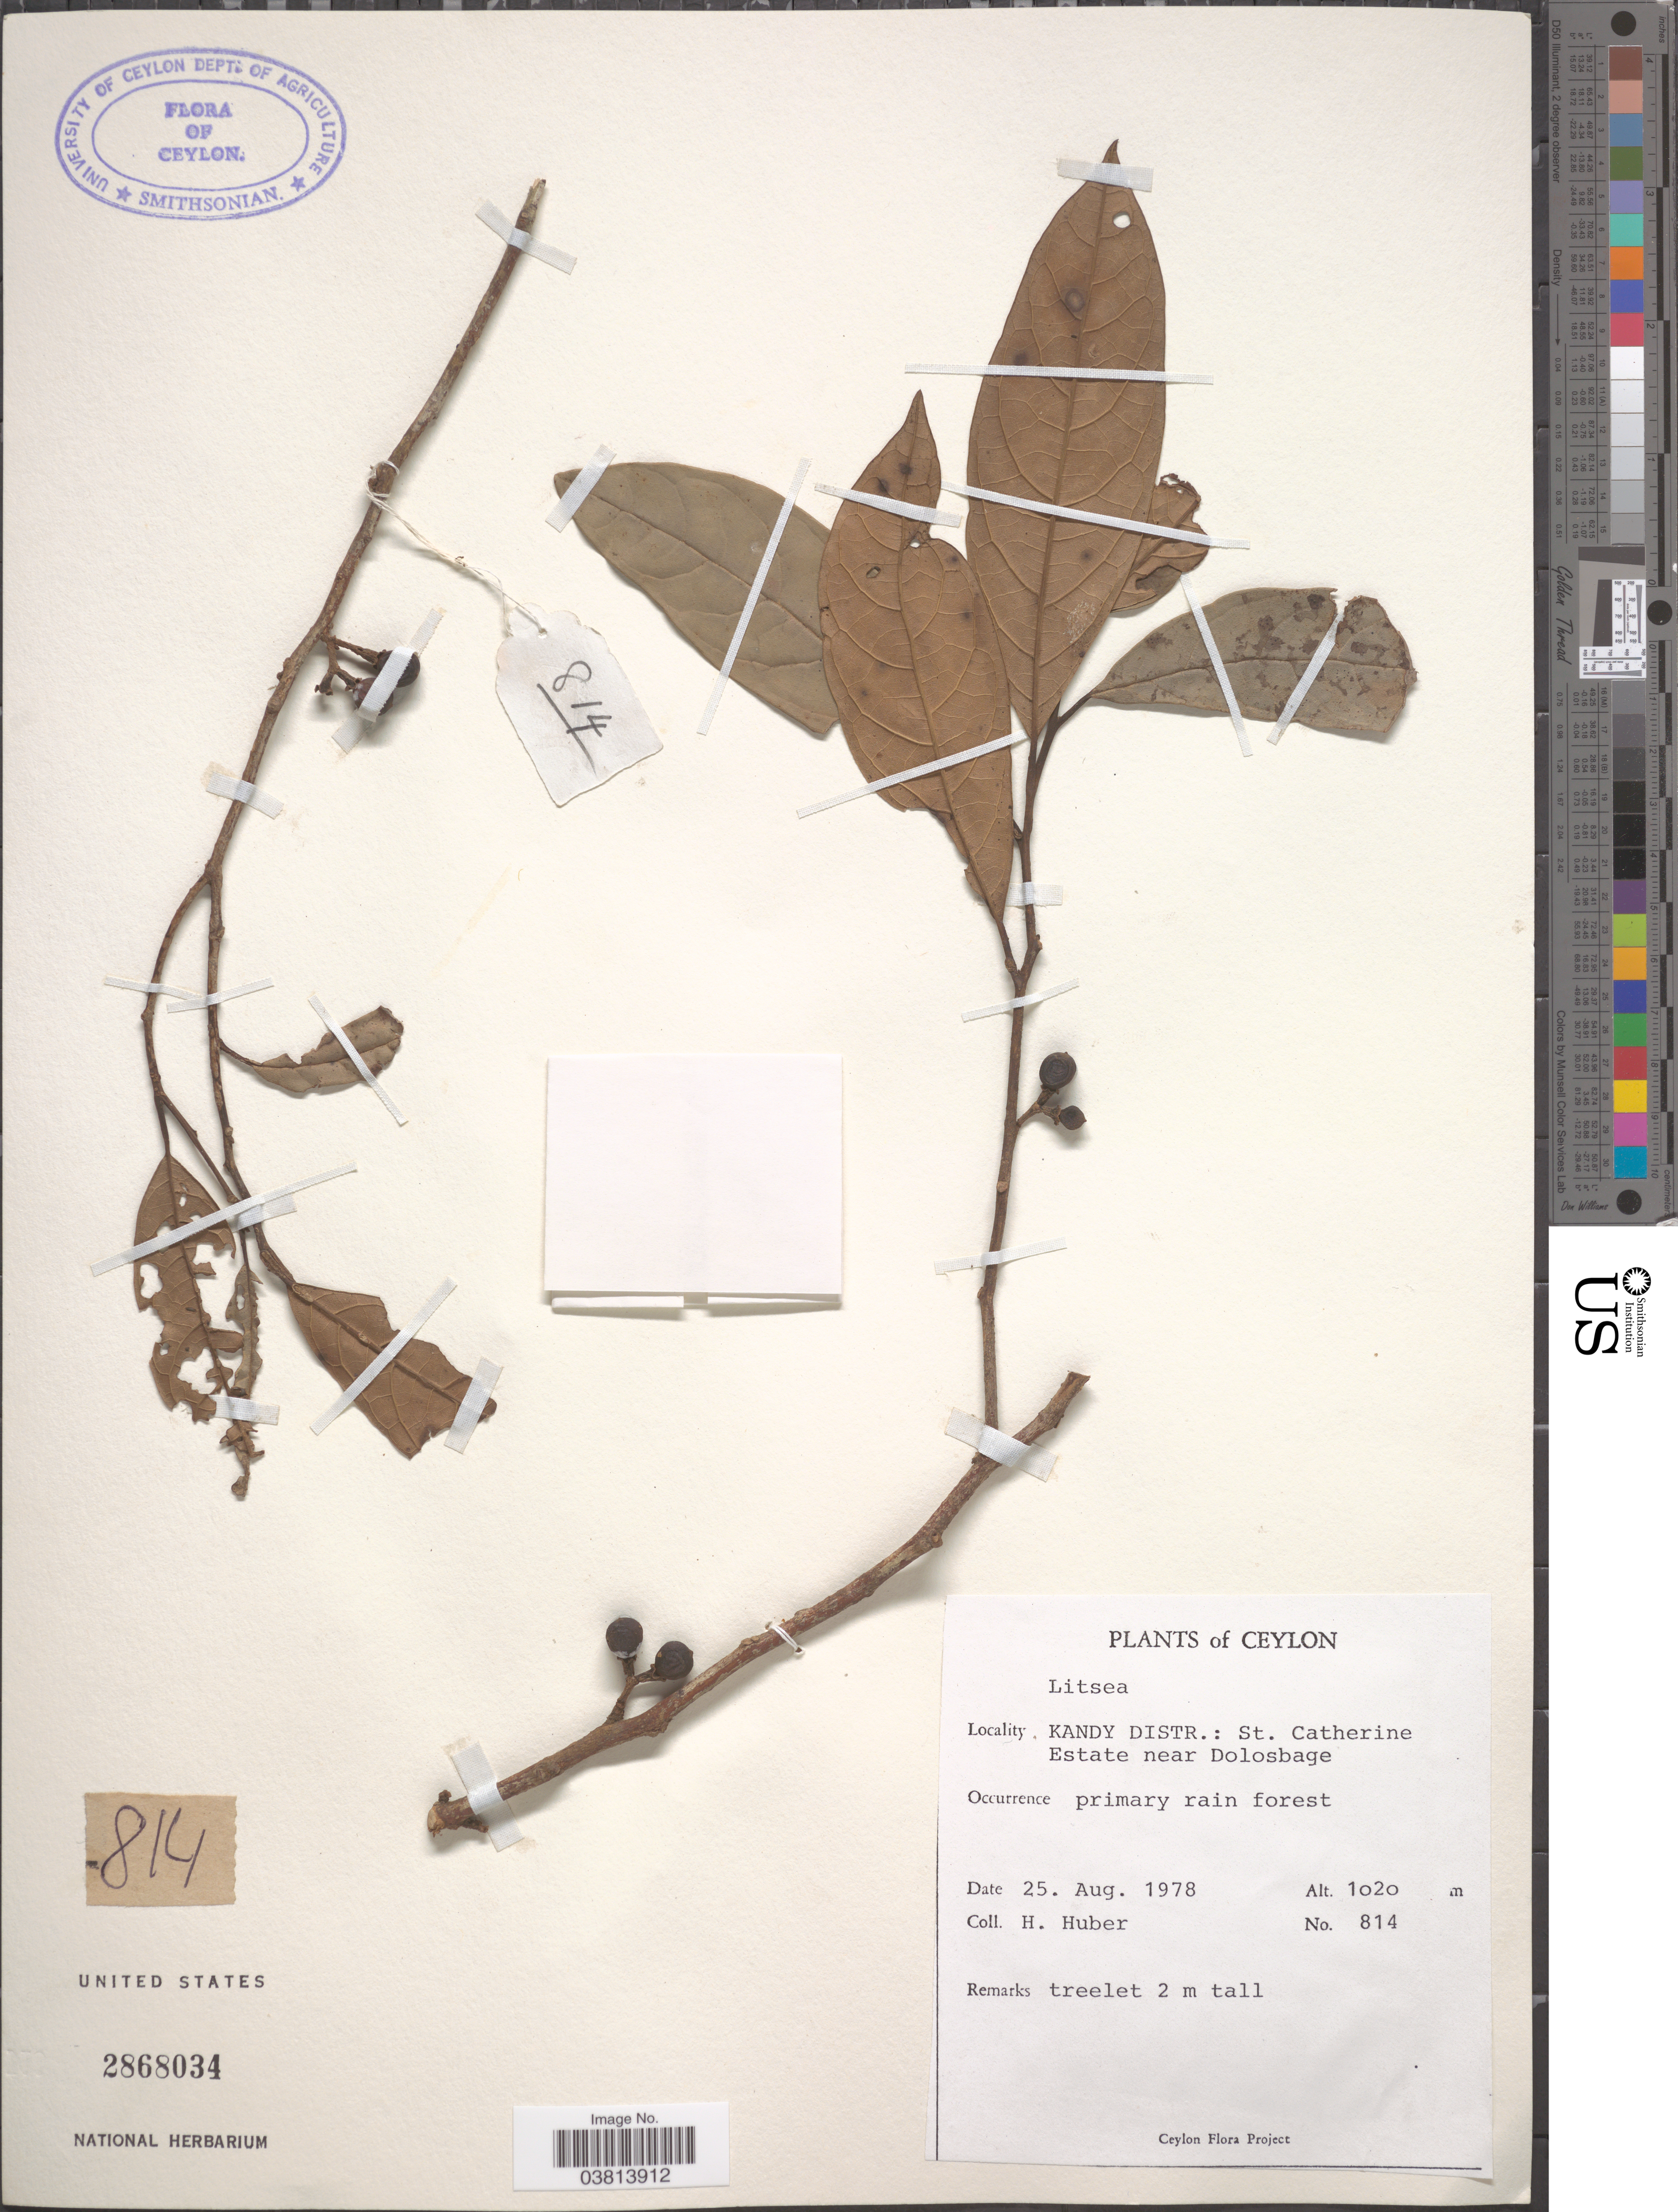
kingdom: Plantae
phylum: Tracheophyta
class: Magnoliopsida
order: Laurales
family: Lauraceae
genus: Litsea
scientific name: Litsea sp.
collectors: H. Huber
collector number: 814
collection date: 1978-08-25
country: Sri Lanka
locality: Ceylon. Kandy Distr.: St. Catherine Estate near Dolosbage.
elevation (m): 1020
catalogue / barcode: US 2868034